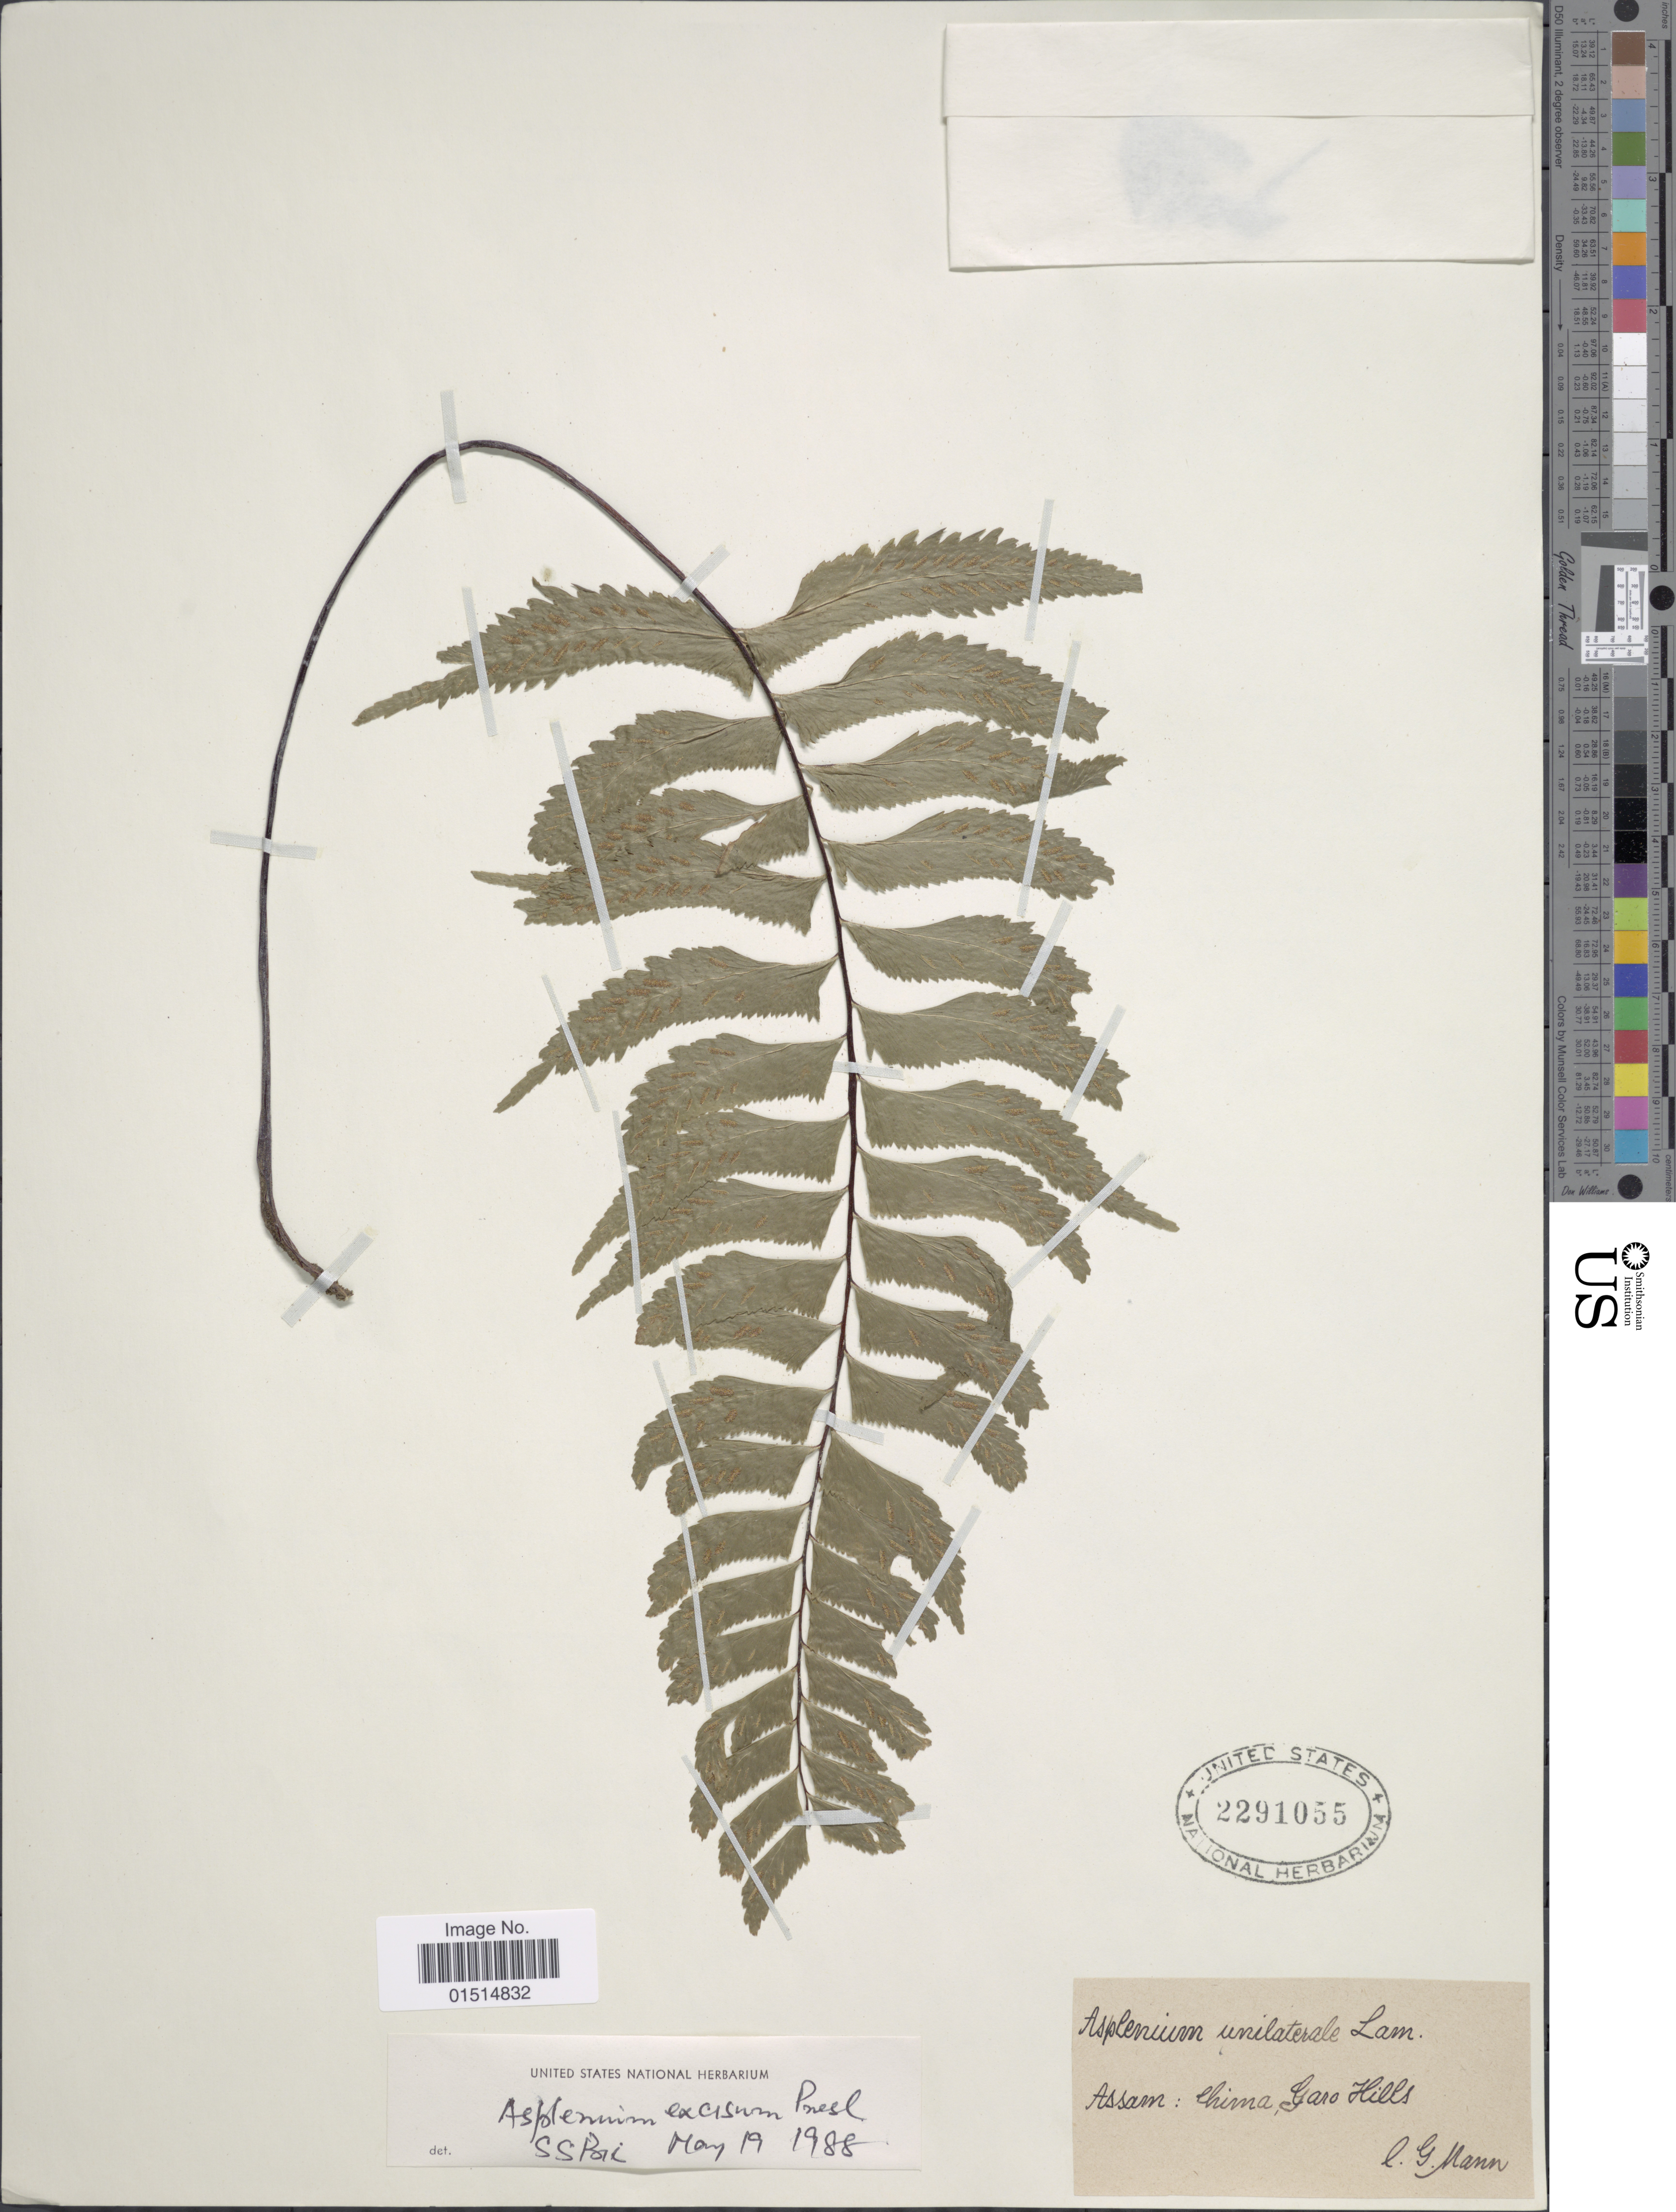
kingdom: Plantae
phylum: Tracheophyta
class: Polypodiopsida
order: Polypodiales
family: Aspleniaceae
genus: Hymenasplenium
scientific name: Hymenasplenium excisum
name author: C. Presl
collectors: G. Mann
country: India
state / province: Meghalaya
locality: Assam: Chima, Garo Hills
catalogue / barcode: US 2291055